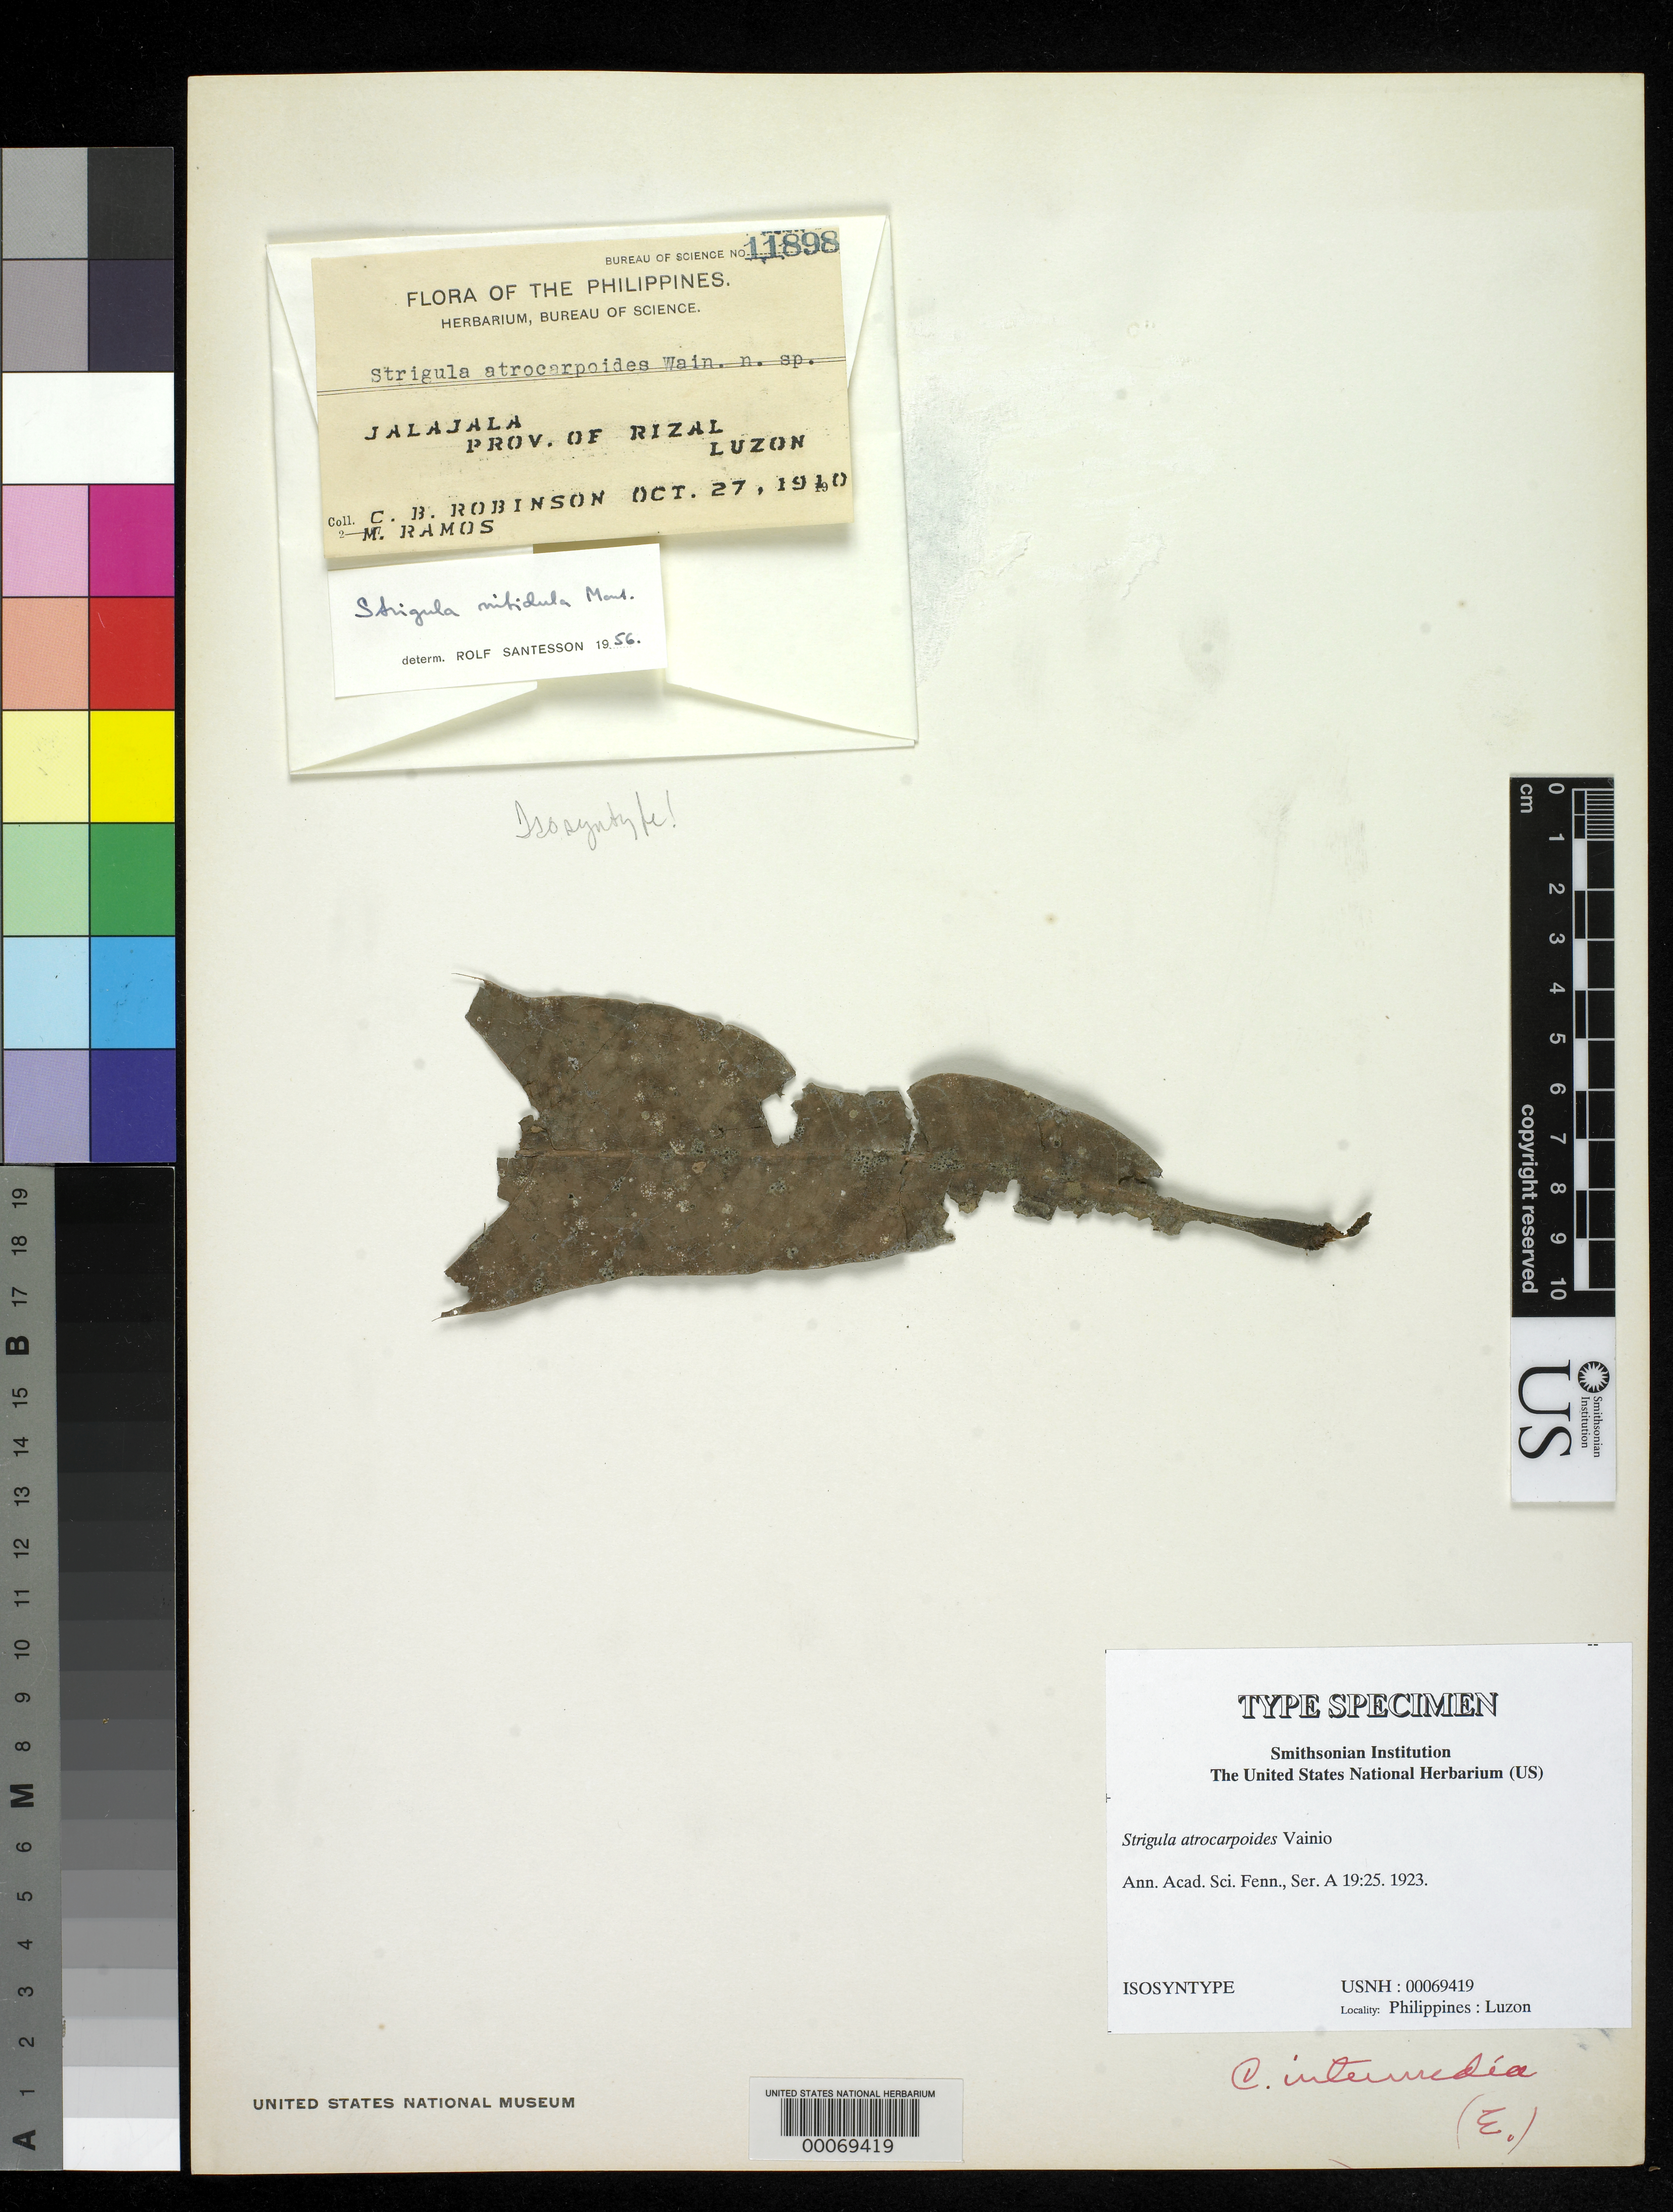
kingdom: Fungi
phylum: Ascomycota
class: Dothideomycetes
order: Strigulales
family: Strigulaceae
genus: Strigula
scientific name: Strigula atrocarpoides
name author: Vain.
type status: Isosyntype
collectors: C. Robinson & M. Ramos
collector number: Bur. Sci. 11898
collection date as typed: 27 Oct 1910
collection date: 1910-10-27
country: Philippines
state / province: Calabarzon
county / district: Rizal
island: Luzon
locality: Jalajala.